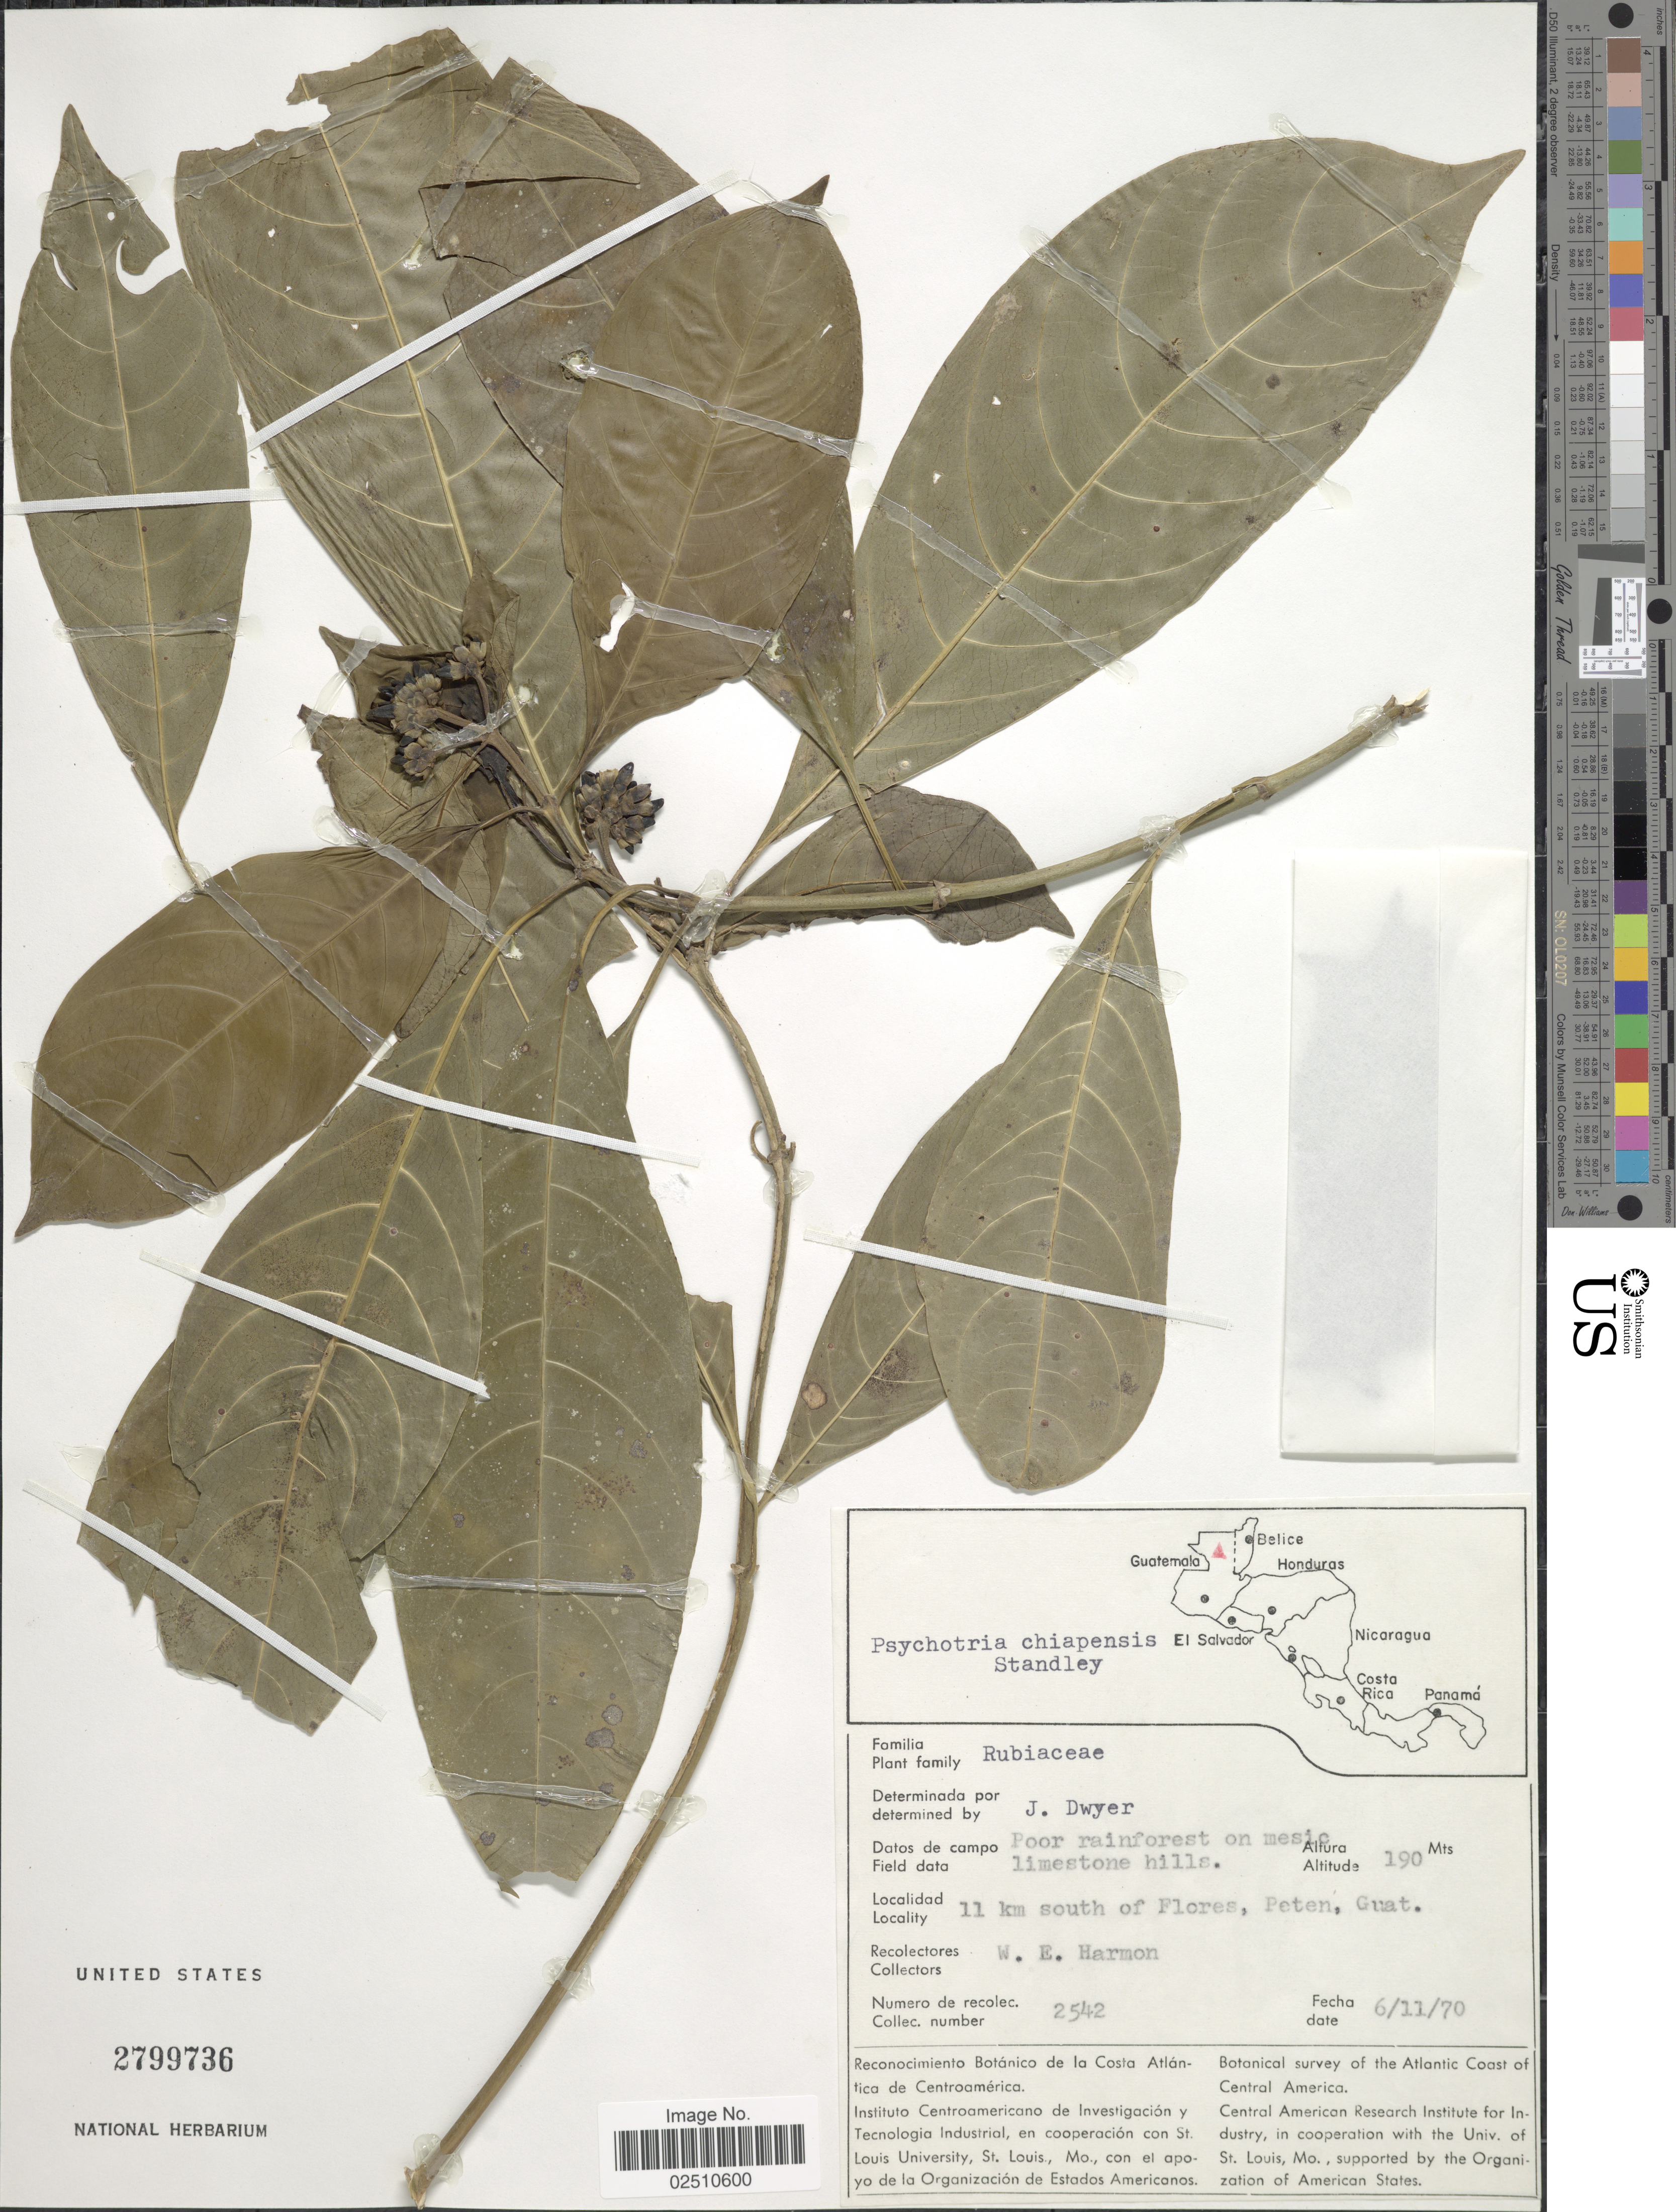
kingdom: Plantae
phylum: Tracheophyta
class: Magnoliopsida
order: Gentianales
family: Rubiaceae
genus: Psychotria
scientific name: Psychotria chiapensis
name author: Standl.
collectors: W. E. Harmon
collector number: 2542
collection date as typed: Transcribed d/m/y: 6/11/70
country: Guatemala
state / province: El Petén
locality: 11 km south of Flores, Peten, Guat.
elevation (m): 190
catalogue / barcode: US 2799736